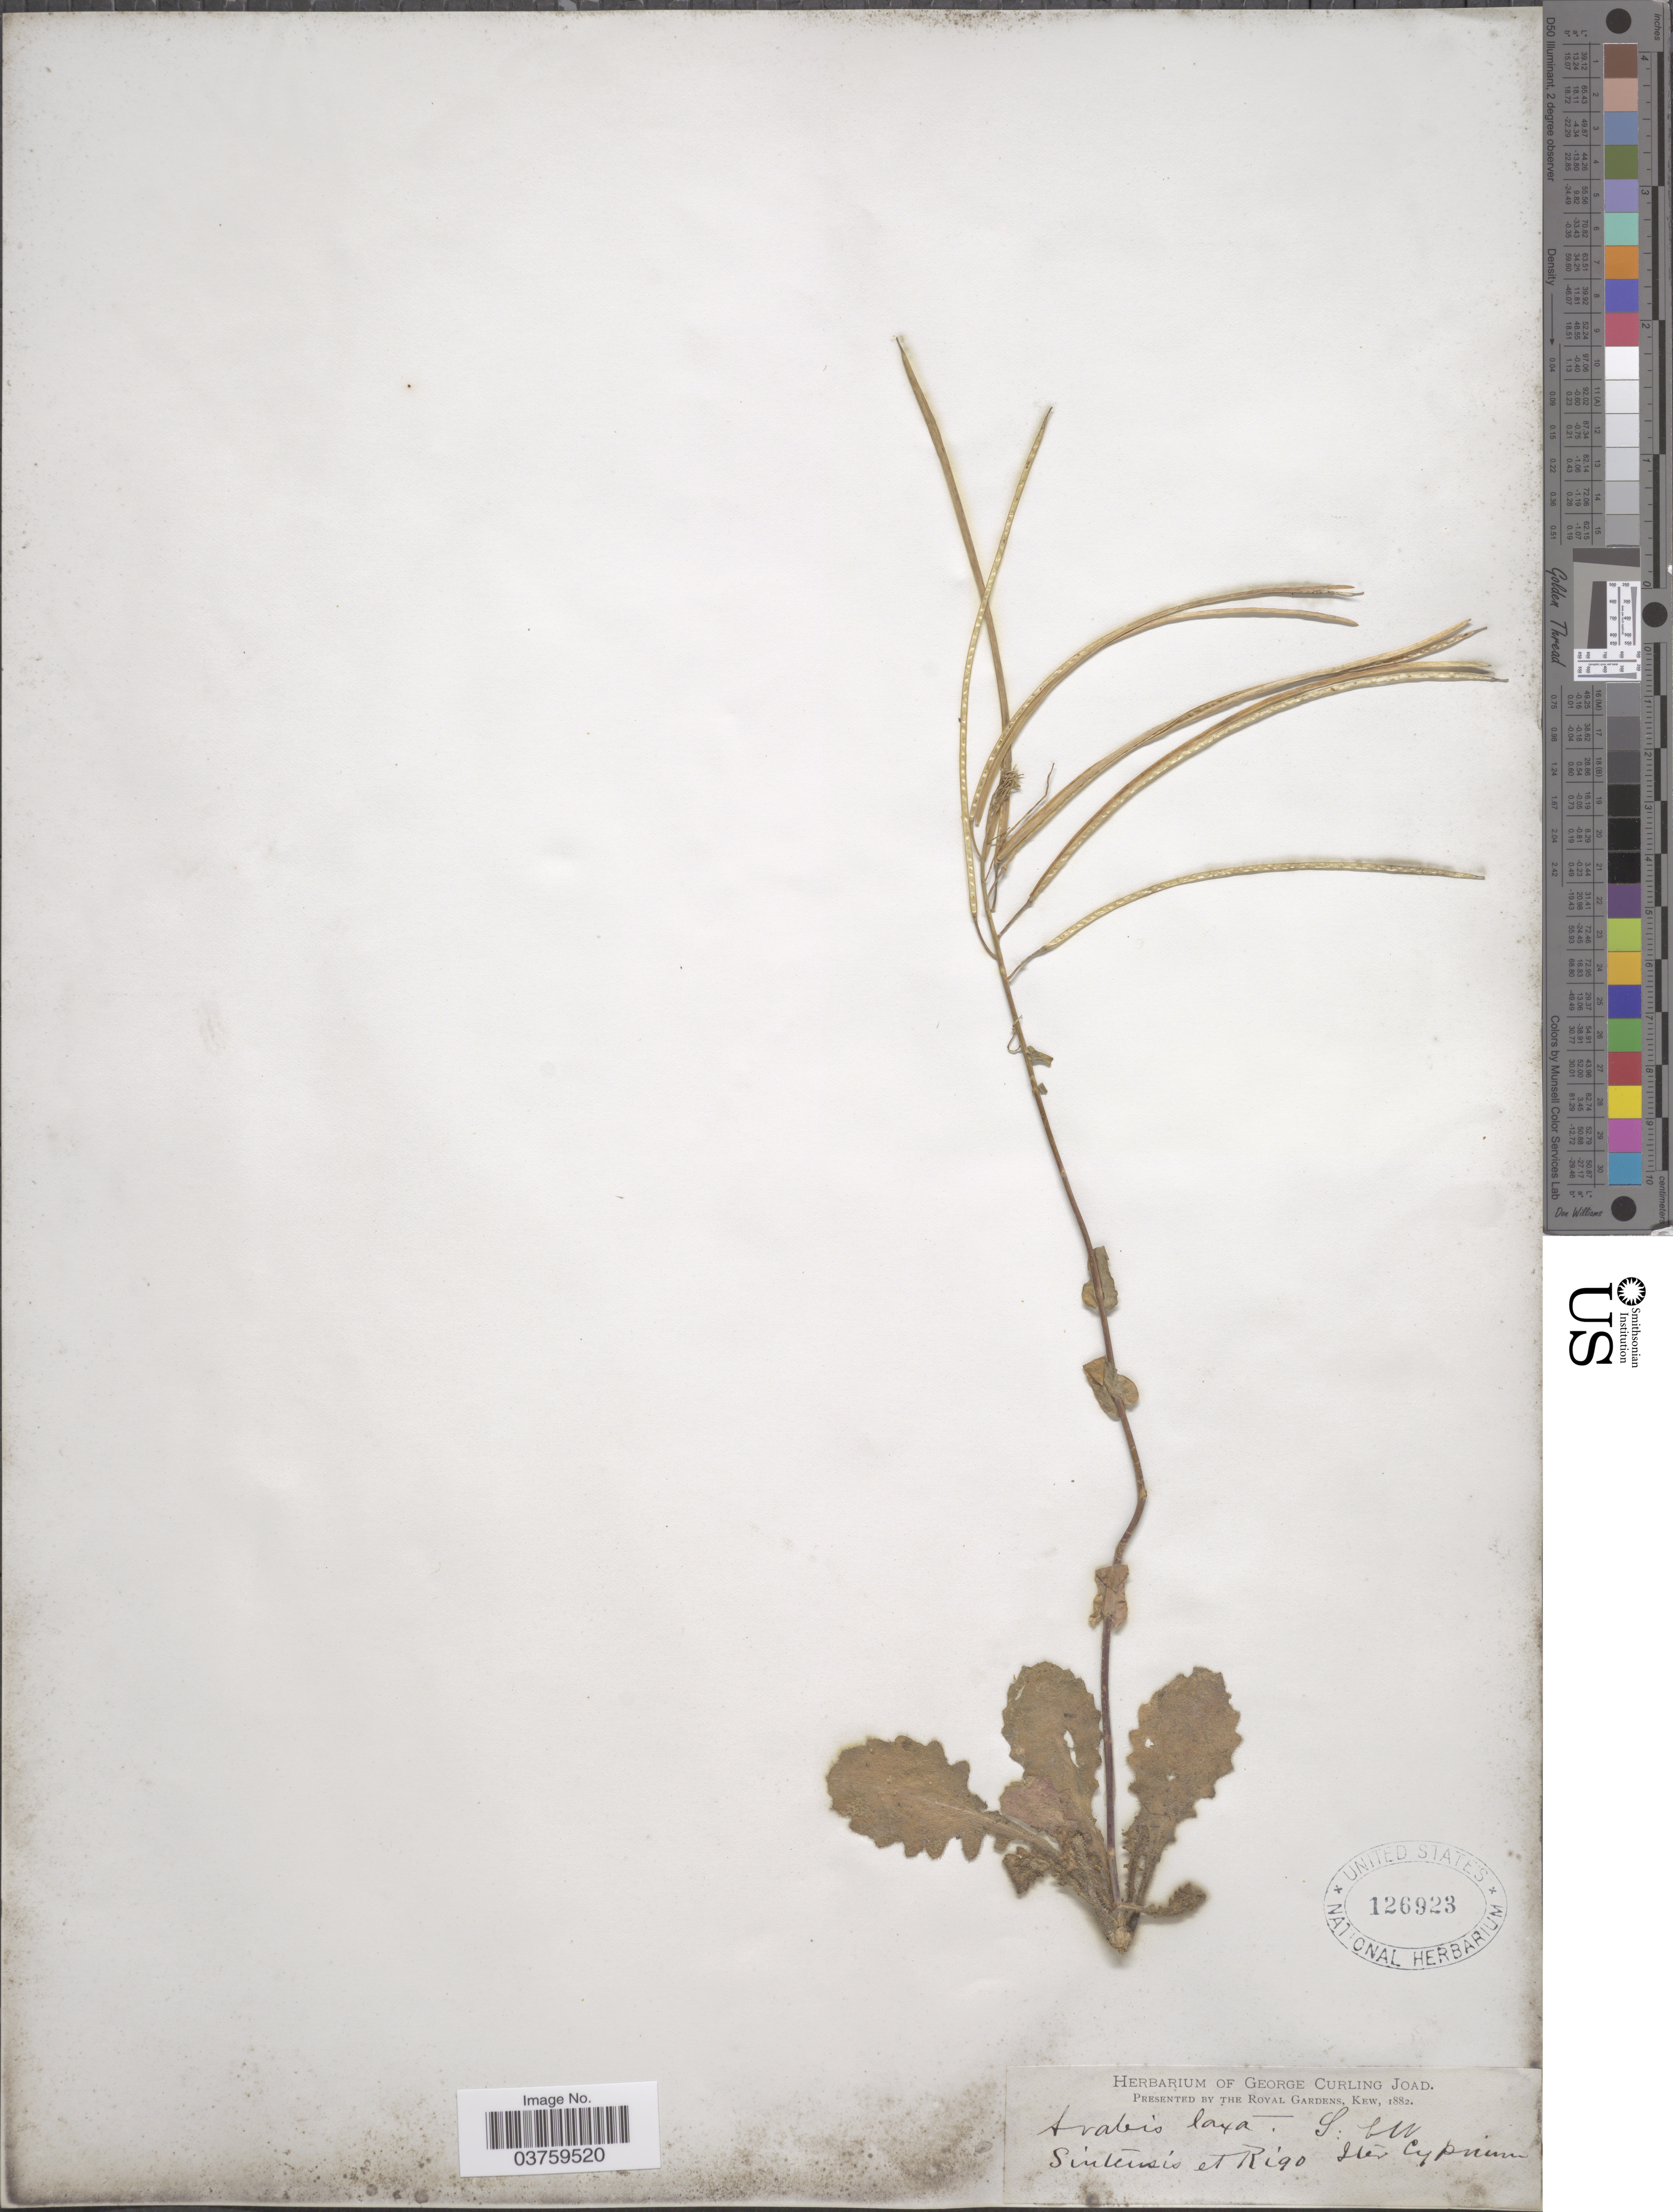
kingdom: Plantae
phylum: Tracheophyta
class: Magnoliopsida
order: Brassicales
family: Brassicaceae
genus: Arabis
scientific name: Arabis laxa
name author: Sibth. & Sm.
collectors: -. Sintenis & -- Rigo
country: Cyprus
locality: Iter Cyprium.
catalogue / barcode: US 126923